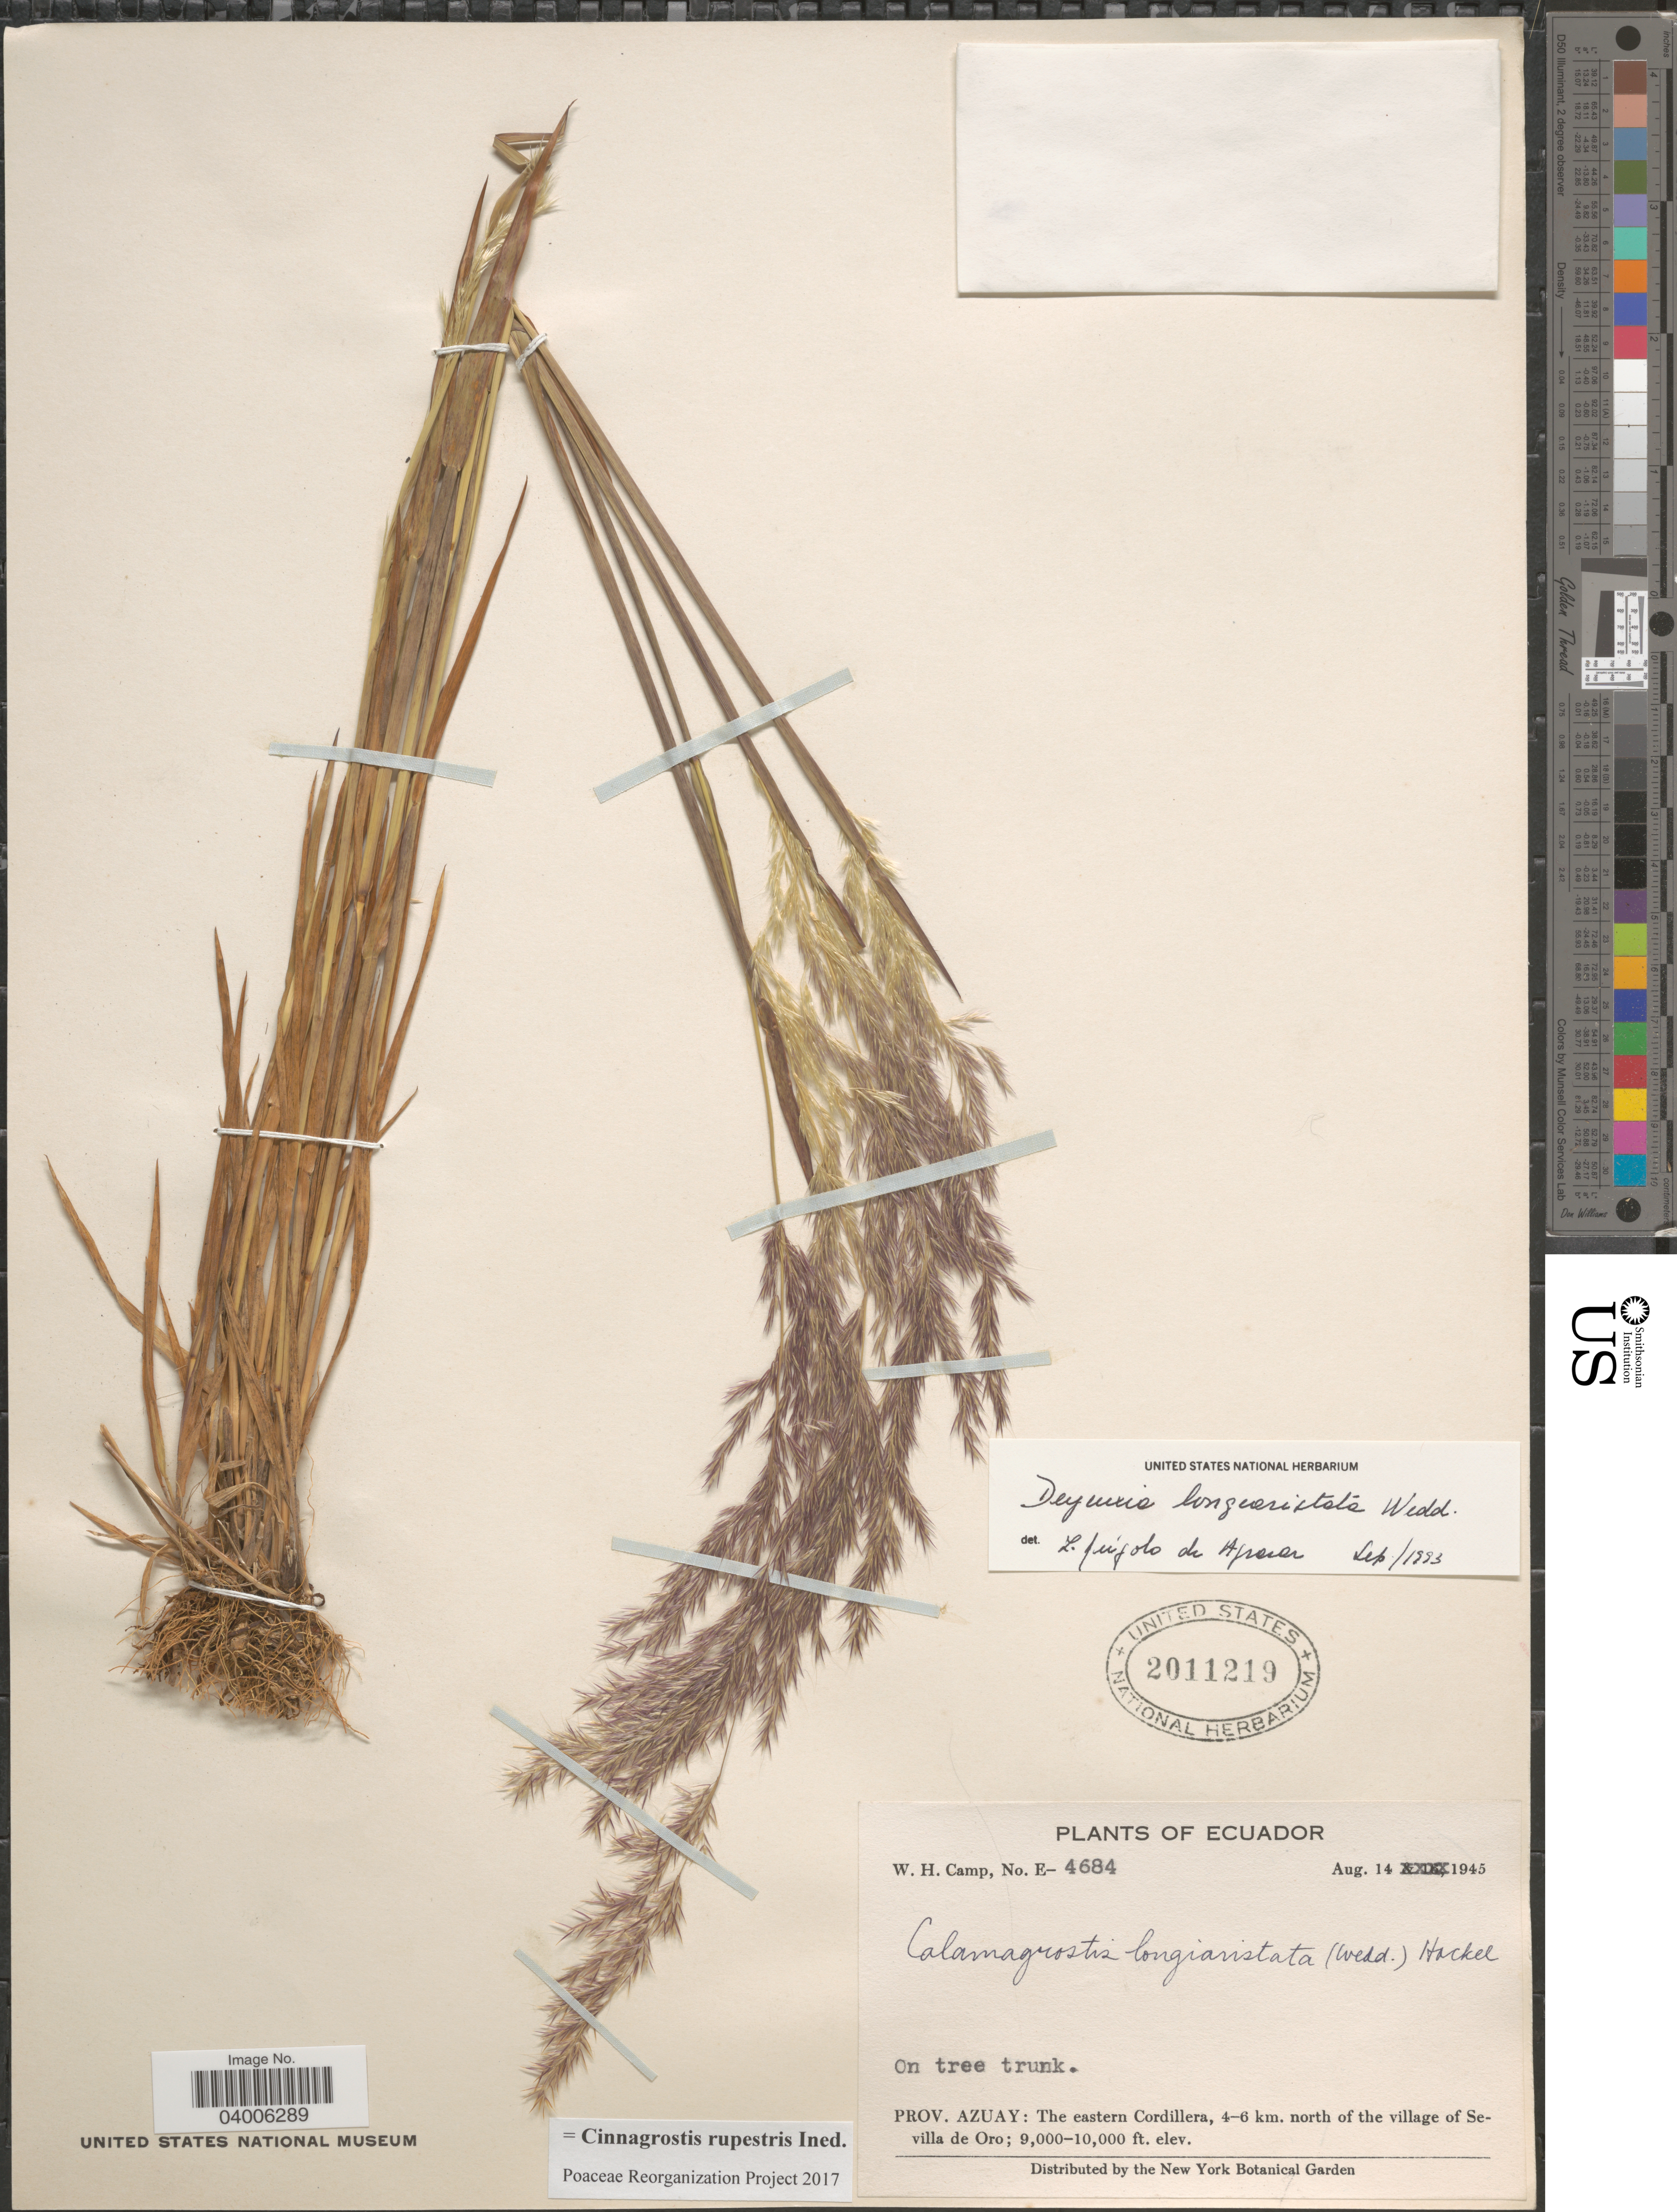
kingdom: Plantae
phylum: Tracheophyta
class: Liliopsida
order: Poales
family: Poaceae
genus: Cinnagrostis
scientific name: Cinnagrostis rupestris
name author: (Trin.) P.M. Peterson et al.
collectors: W. H. Camp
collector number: E-4684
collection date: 1945-08-14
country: Ecuador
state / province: Azuay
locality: The eastern Cordillera, 4-6 km. north of the village of Sevilla de Oro.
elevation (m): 2743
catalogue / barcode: US 2011219